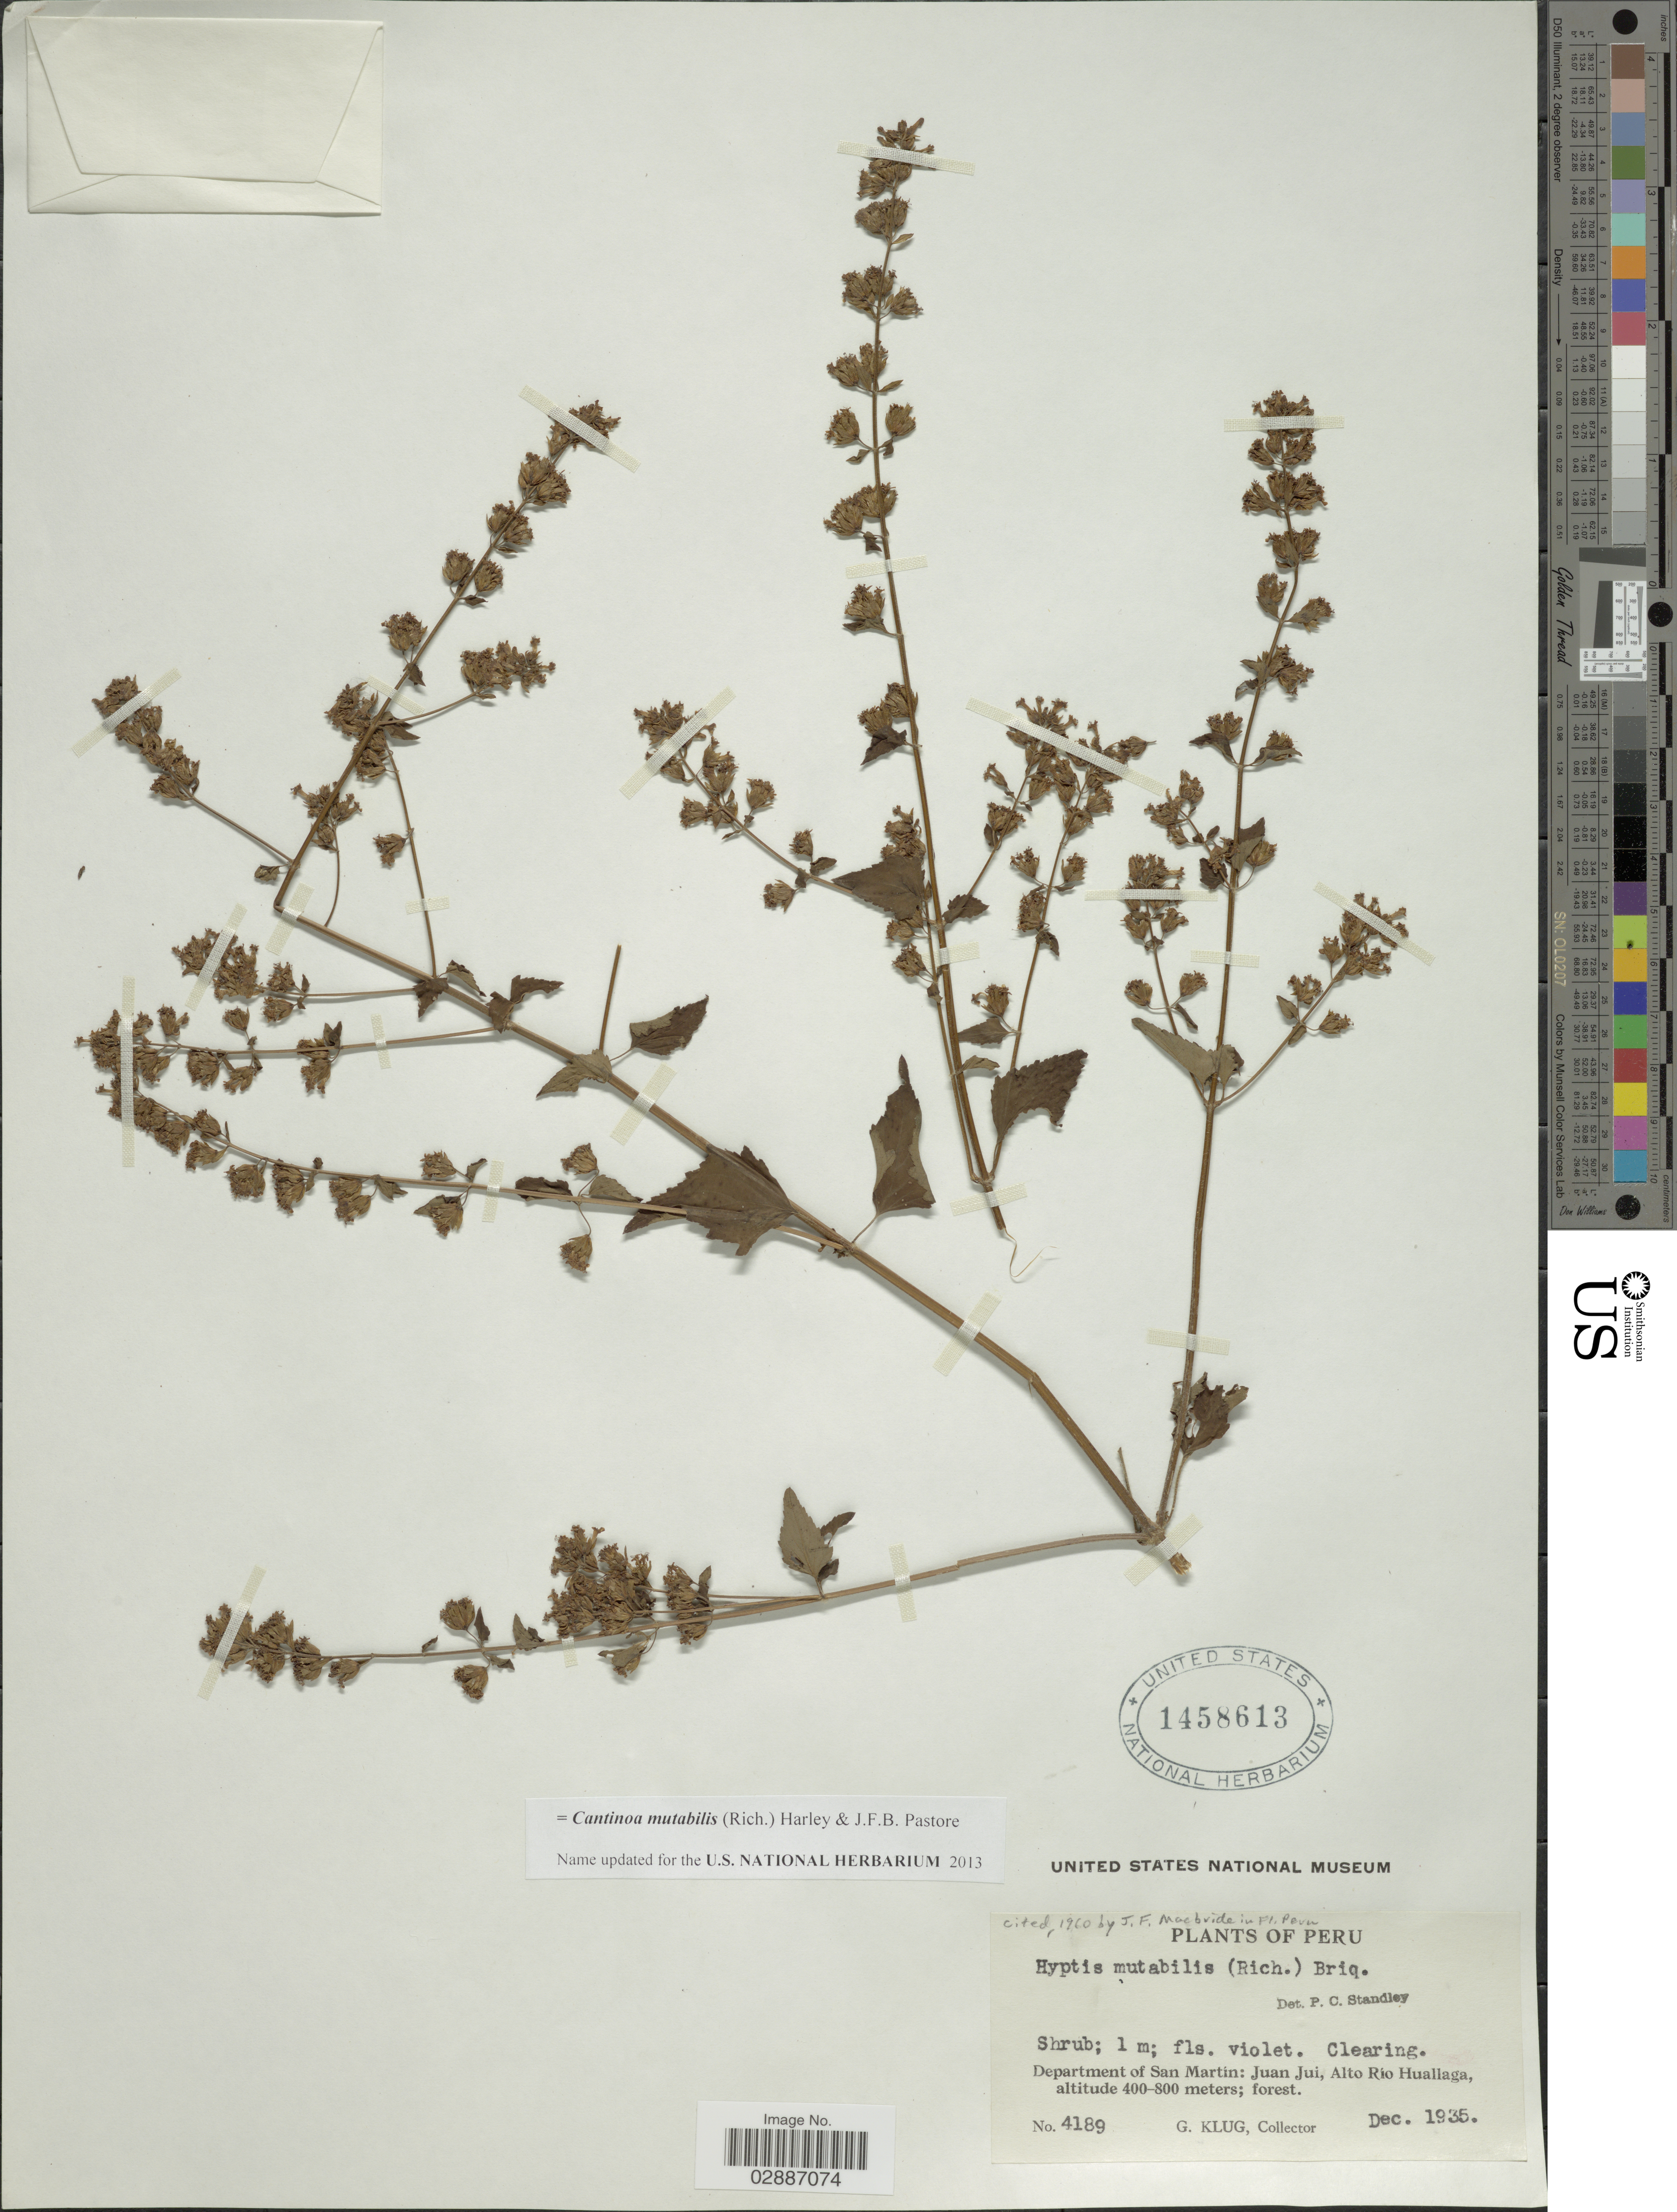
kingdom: Plantae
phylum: Tracheophyta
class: Magnoliopsida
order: Lamiales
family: Lamiaceae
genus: Cantinoa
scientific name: Cantinoa mutabilis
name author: (Epling) Harley & J.F.B. Pastore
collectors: G. Klug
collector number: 4189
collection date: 1935-12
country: Peru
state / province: San Martín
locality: Department of San Martín: Juan Jui, Alto Río Huallaga.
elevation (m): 400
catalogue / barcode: US 1458613